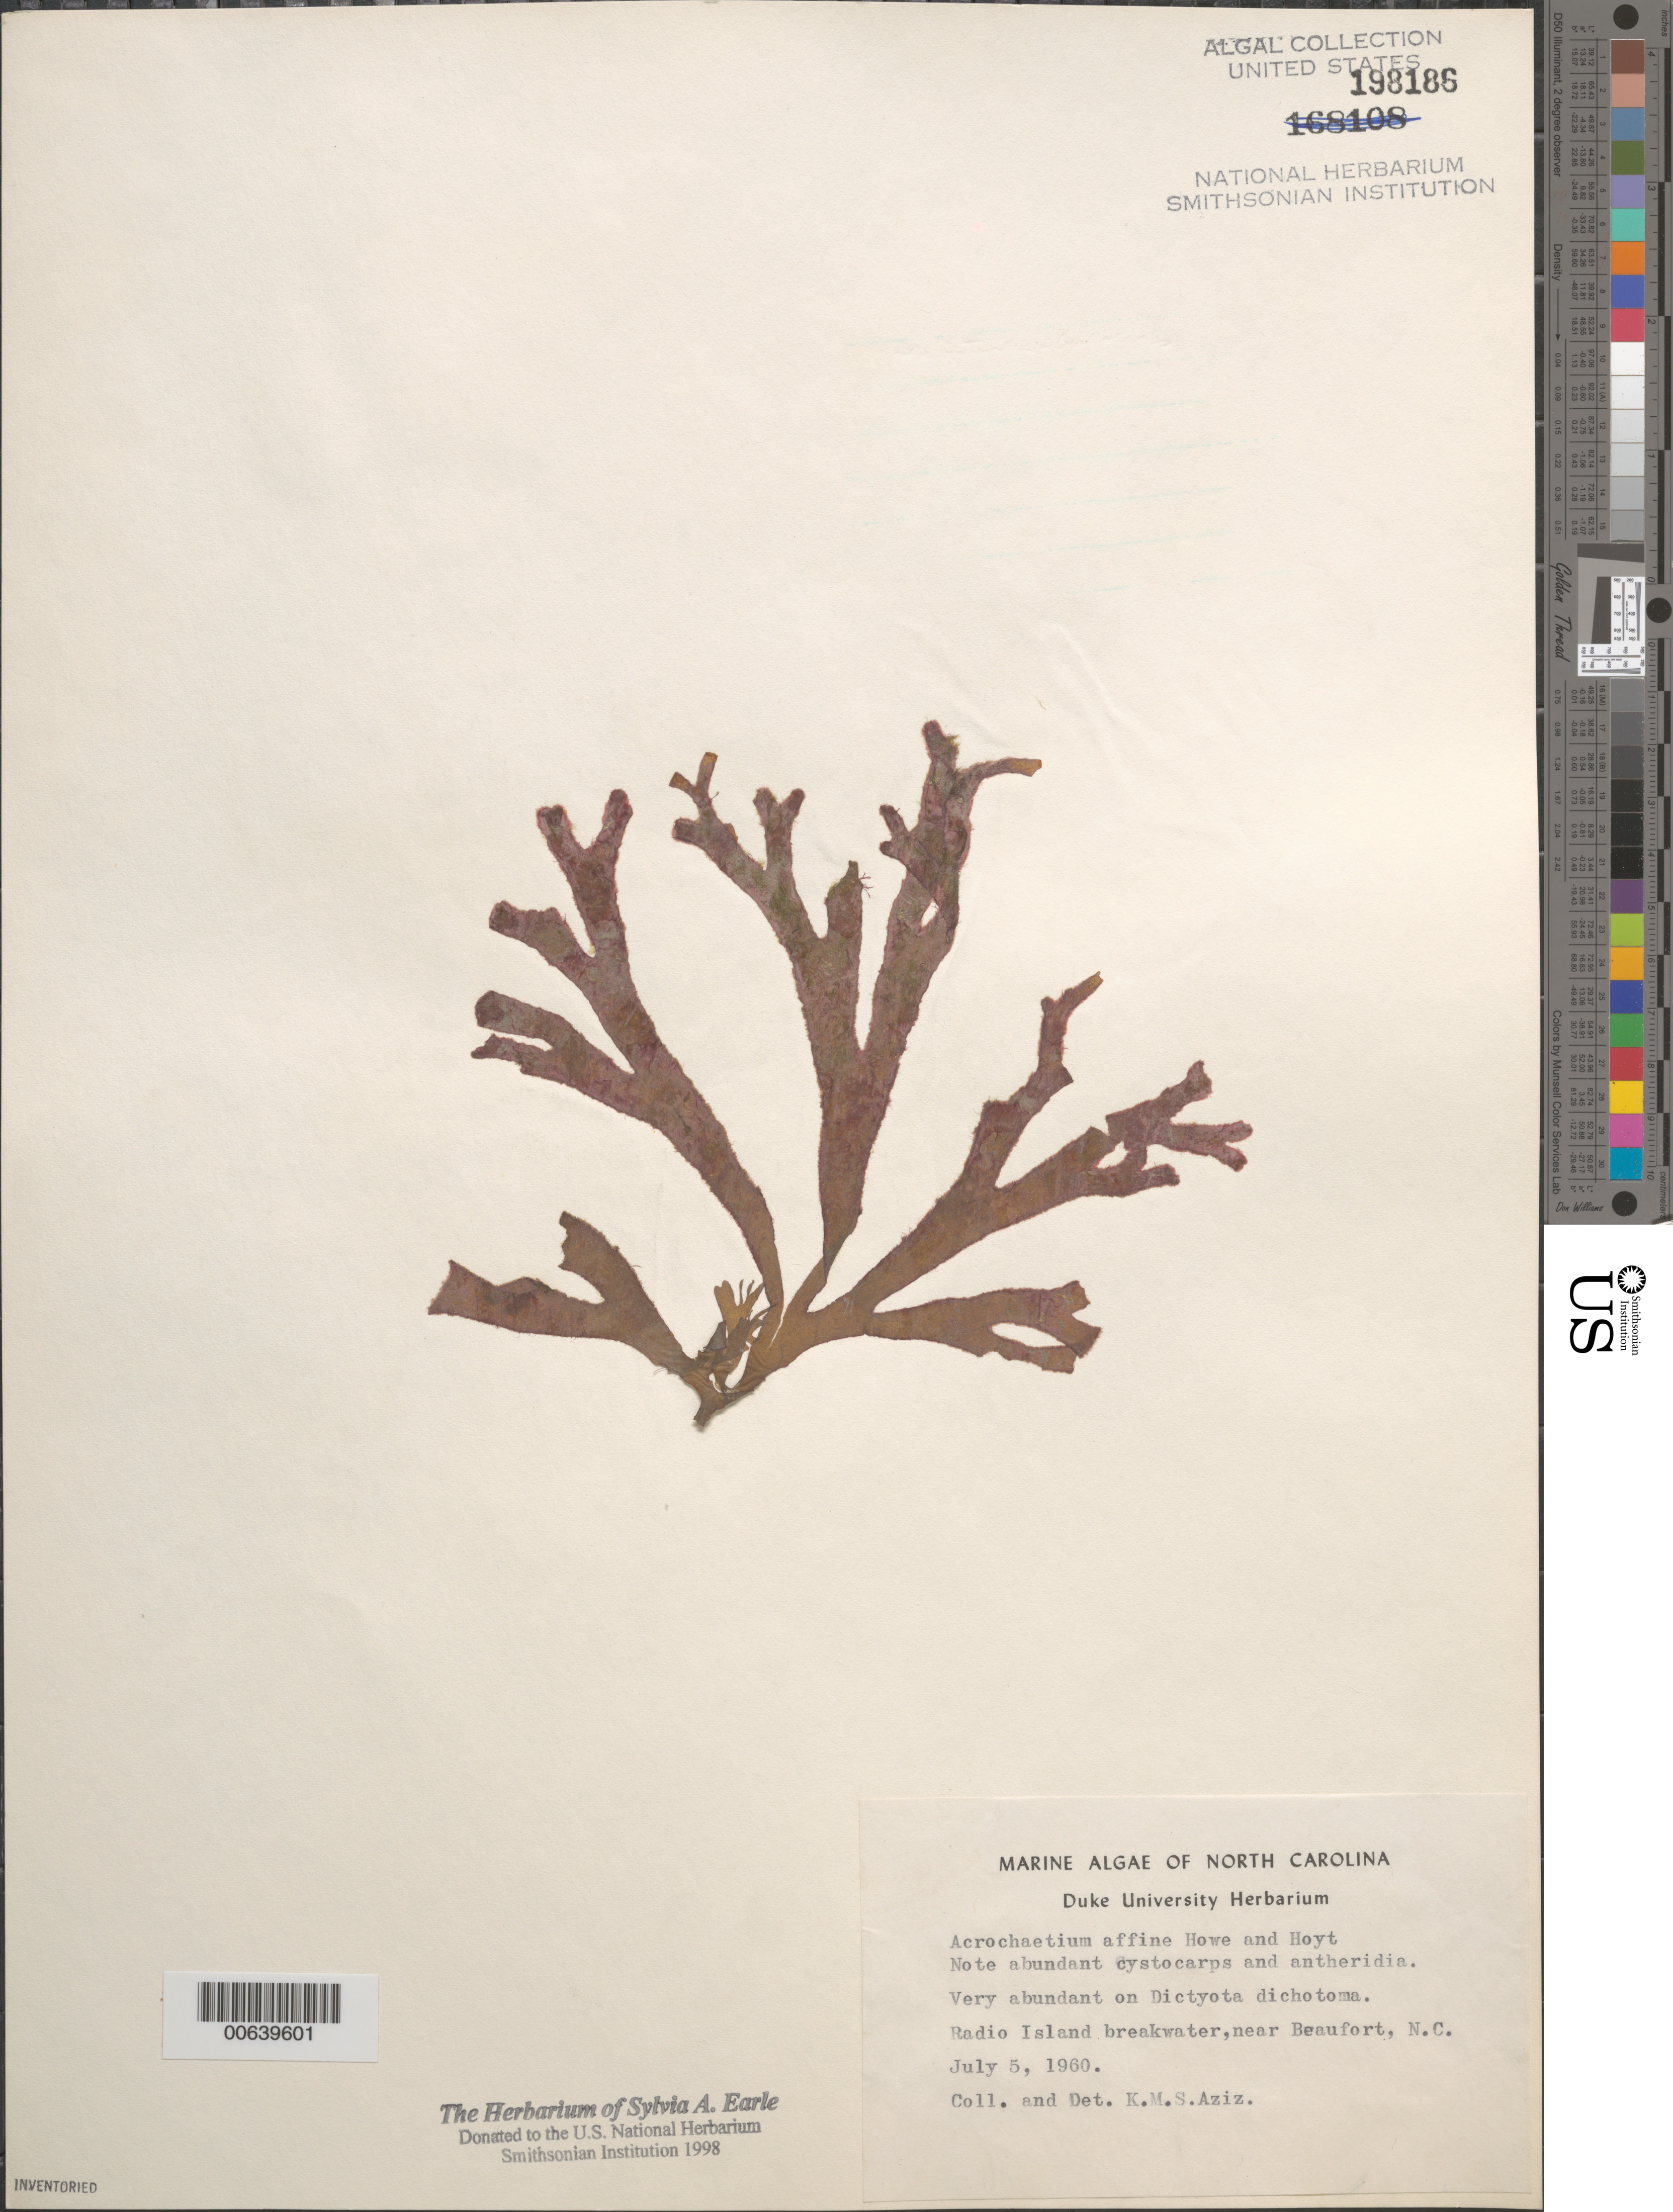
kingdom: Plantae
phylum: Rhodophyta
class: Florideophyceae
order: Acrochaetiales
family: Acrochaetiaceae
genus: Acrochaetium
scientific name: Acrochaetium affine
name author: M. Howe & Hoyt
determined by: Aziz, K. M. S.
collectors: K. M. Aziz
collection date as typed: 05 Jul 1960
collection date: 1960-07-05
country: United States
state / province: North Carolina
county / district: Carteret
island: Radio Island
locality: Radio Island breakwater, near Beaufort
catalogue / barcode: US 198186